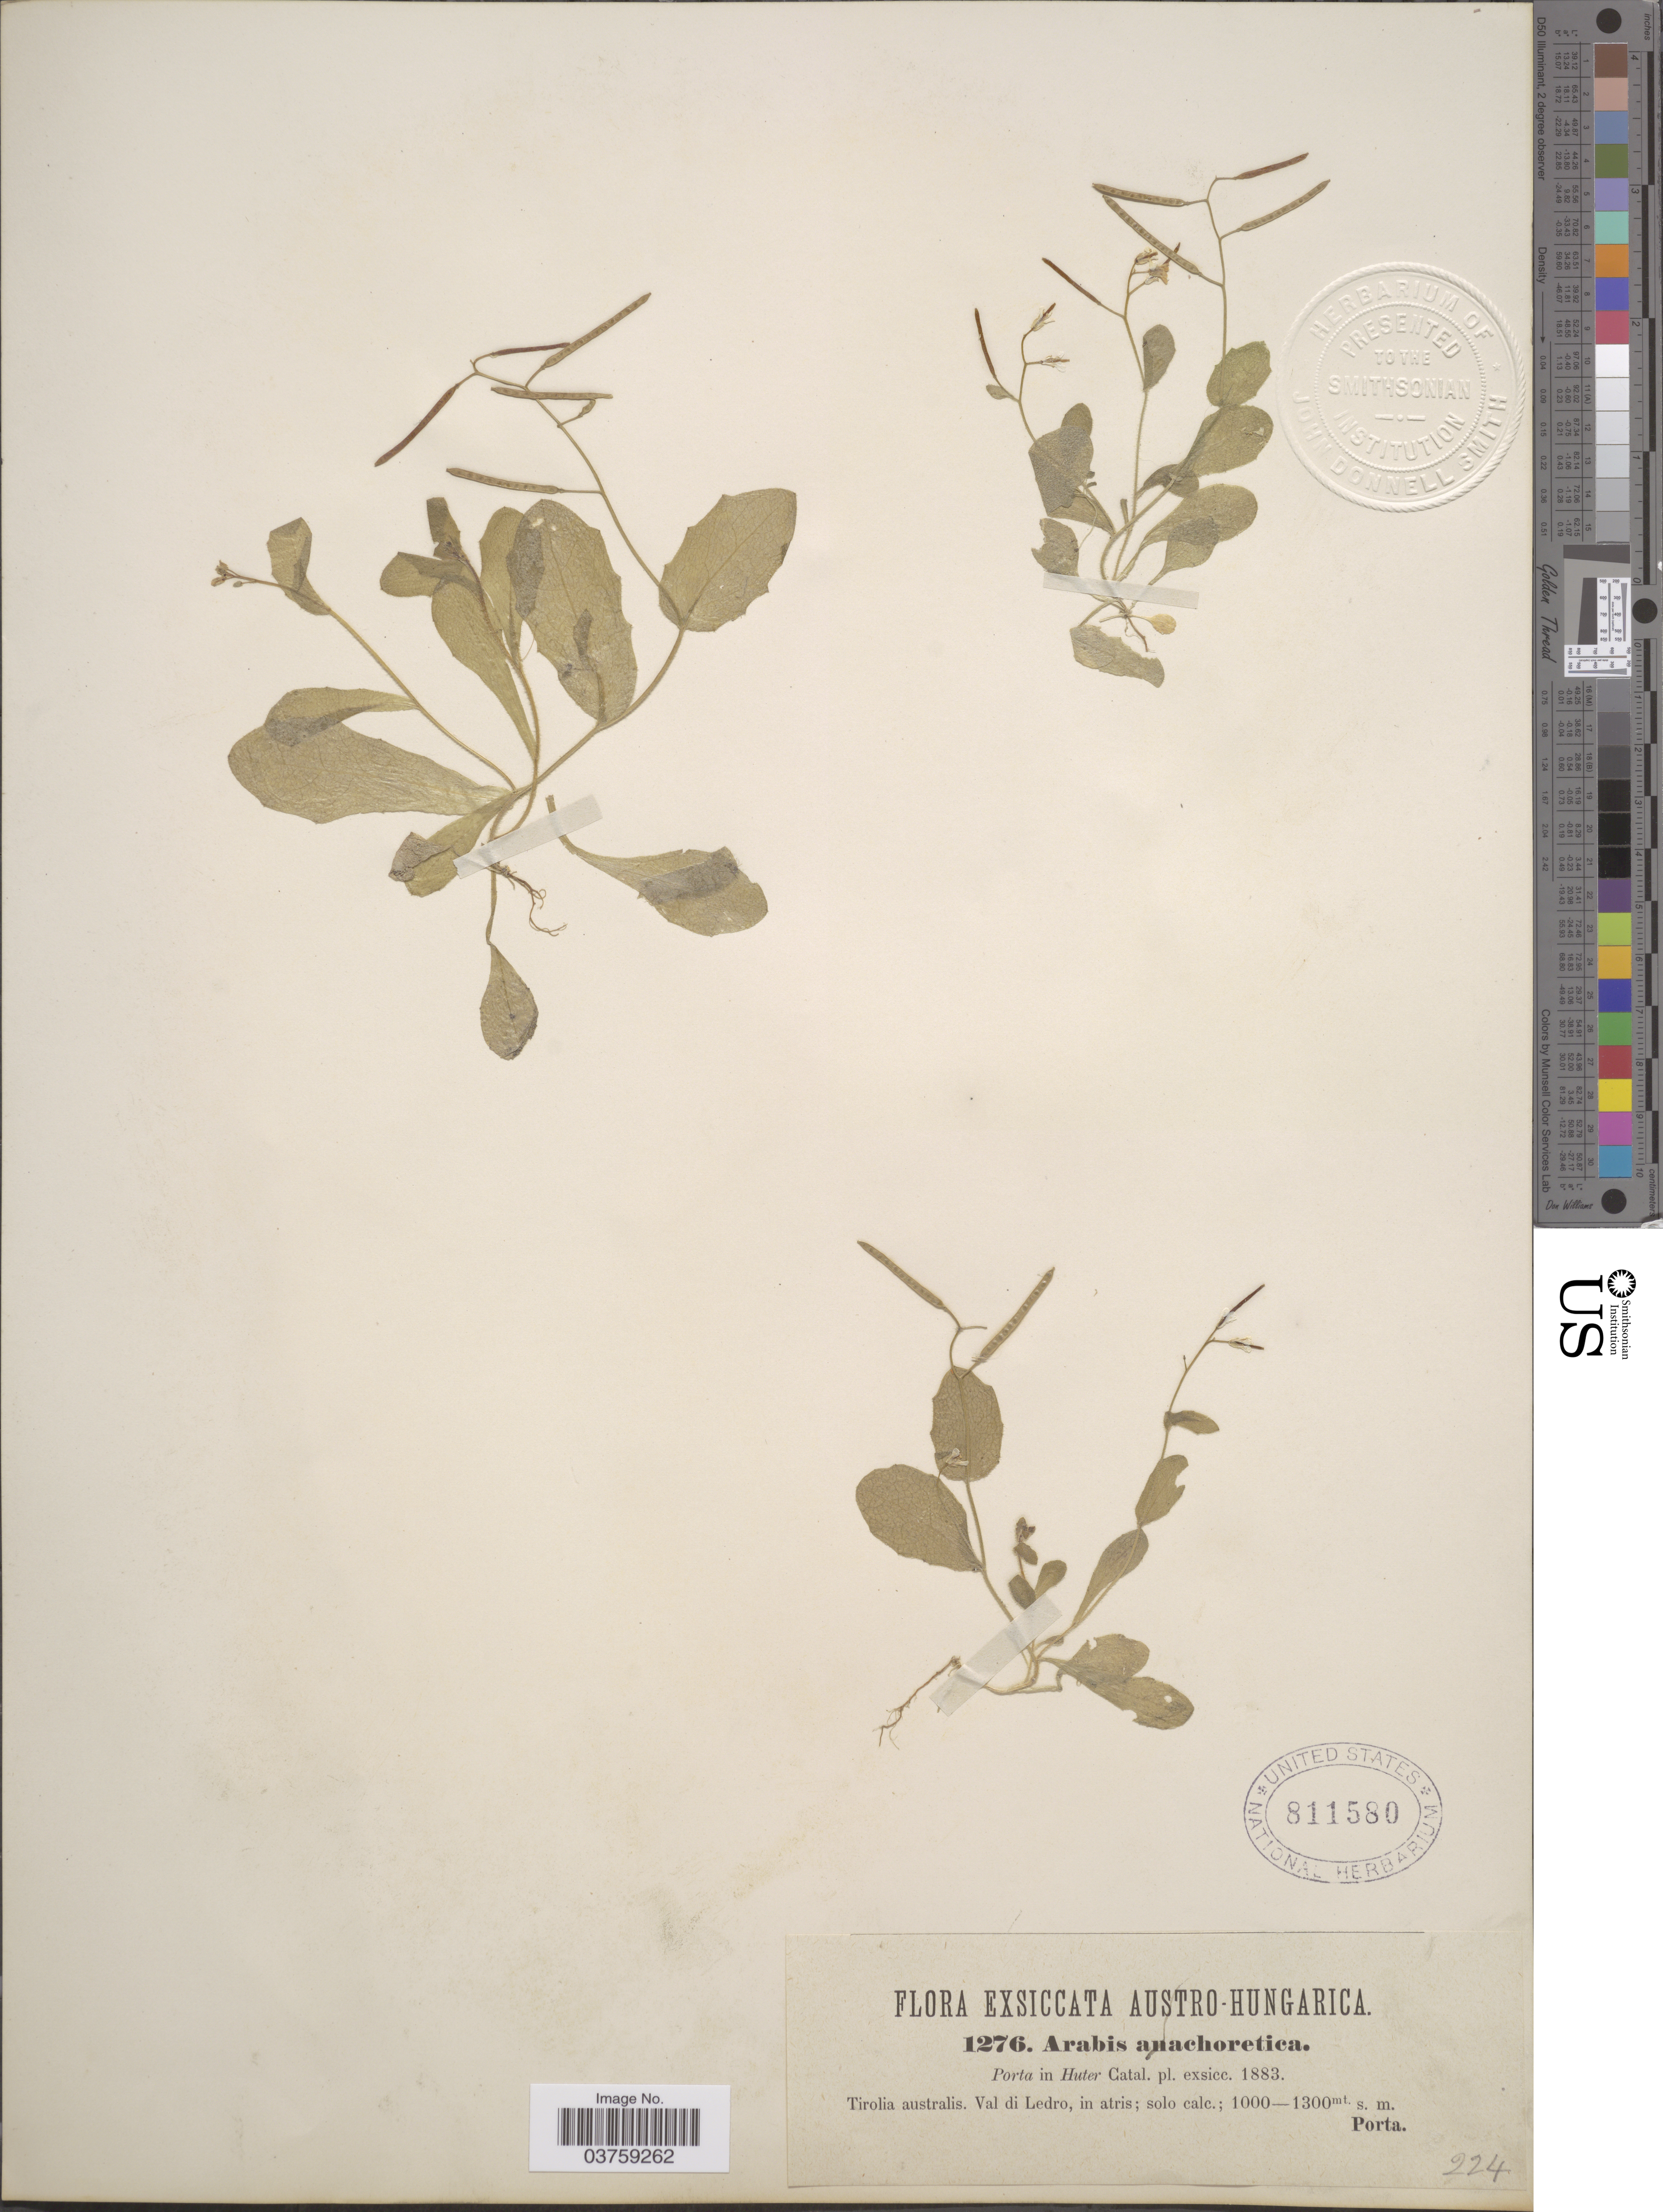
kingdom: Plantae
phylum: Tracheophyta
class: Magnoliopsida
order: Brassicales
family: Brassicaceae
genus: Arabis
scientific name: Arabis anachoretica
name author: Porta ex Huter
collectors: -- Porta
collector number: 1276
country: Italy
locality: Austro-Hungarica. Tirolia australis. Val di Ledro, in atris.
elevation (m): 1000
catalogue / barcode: US 811580